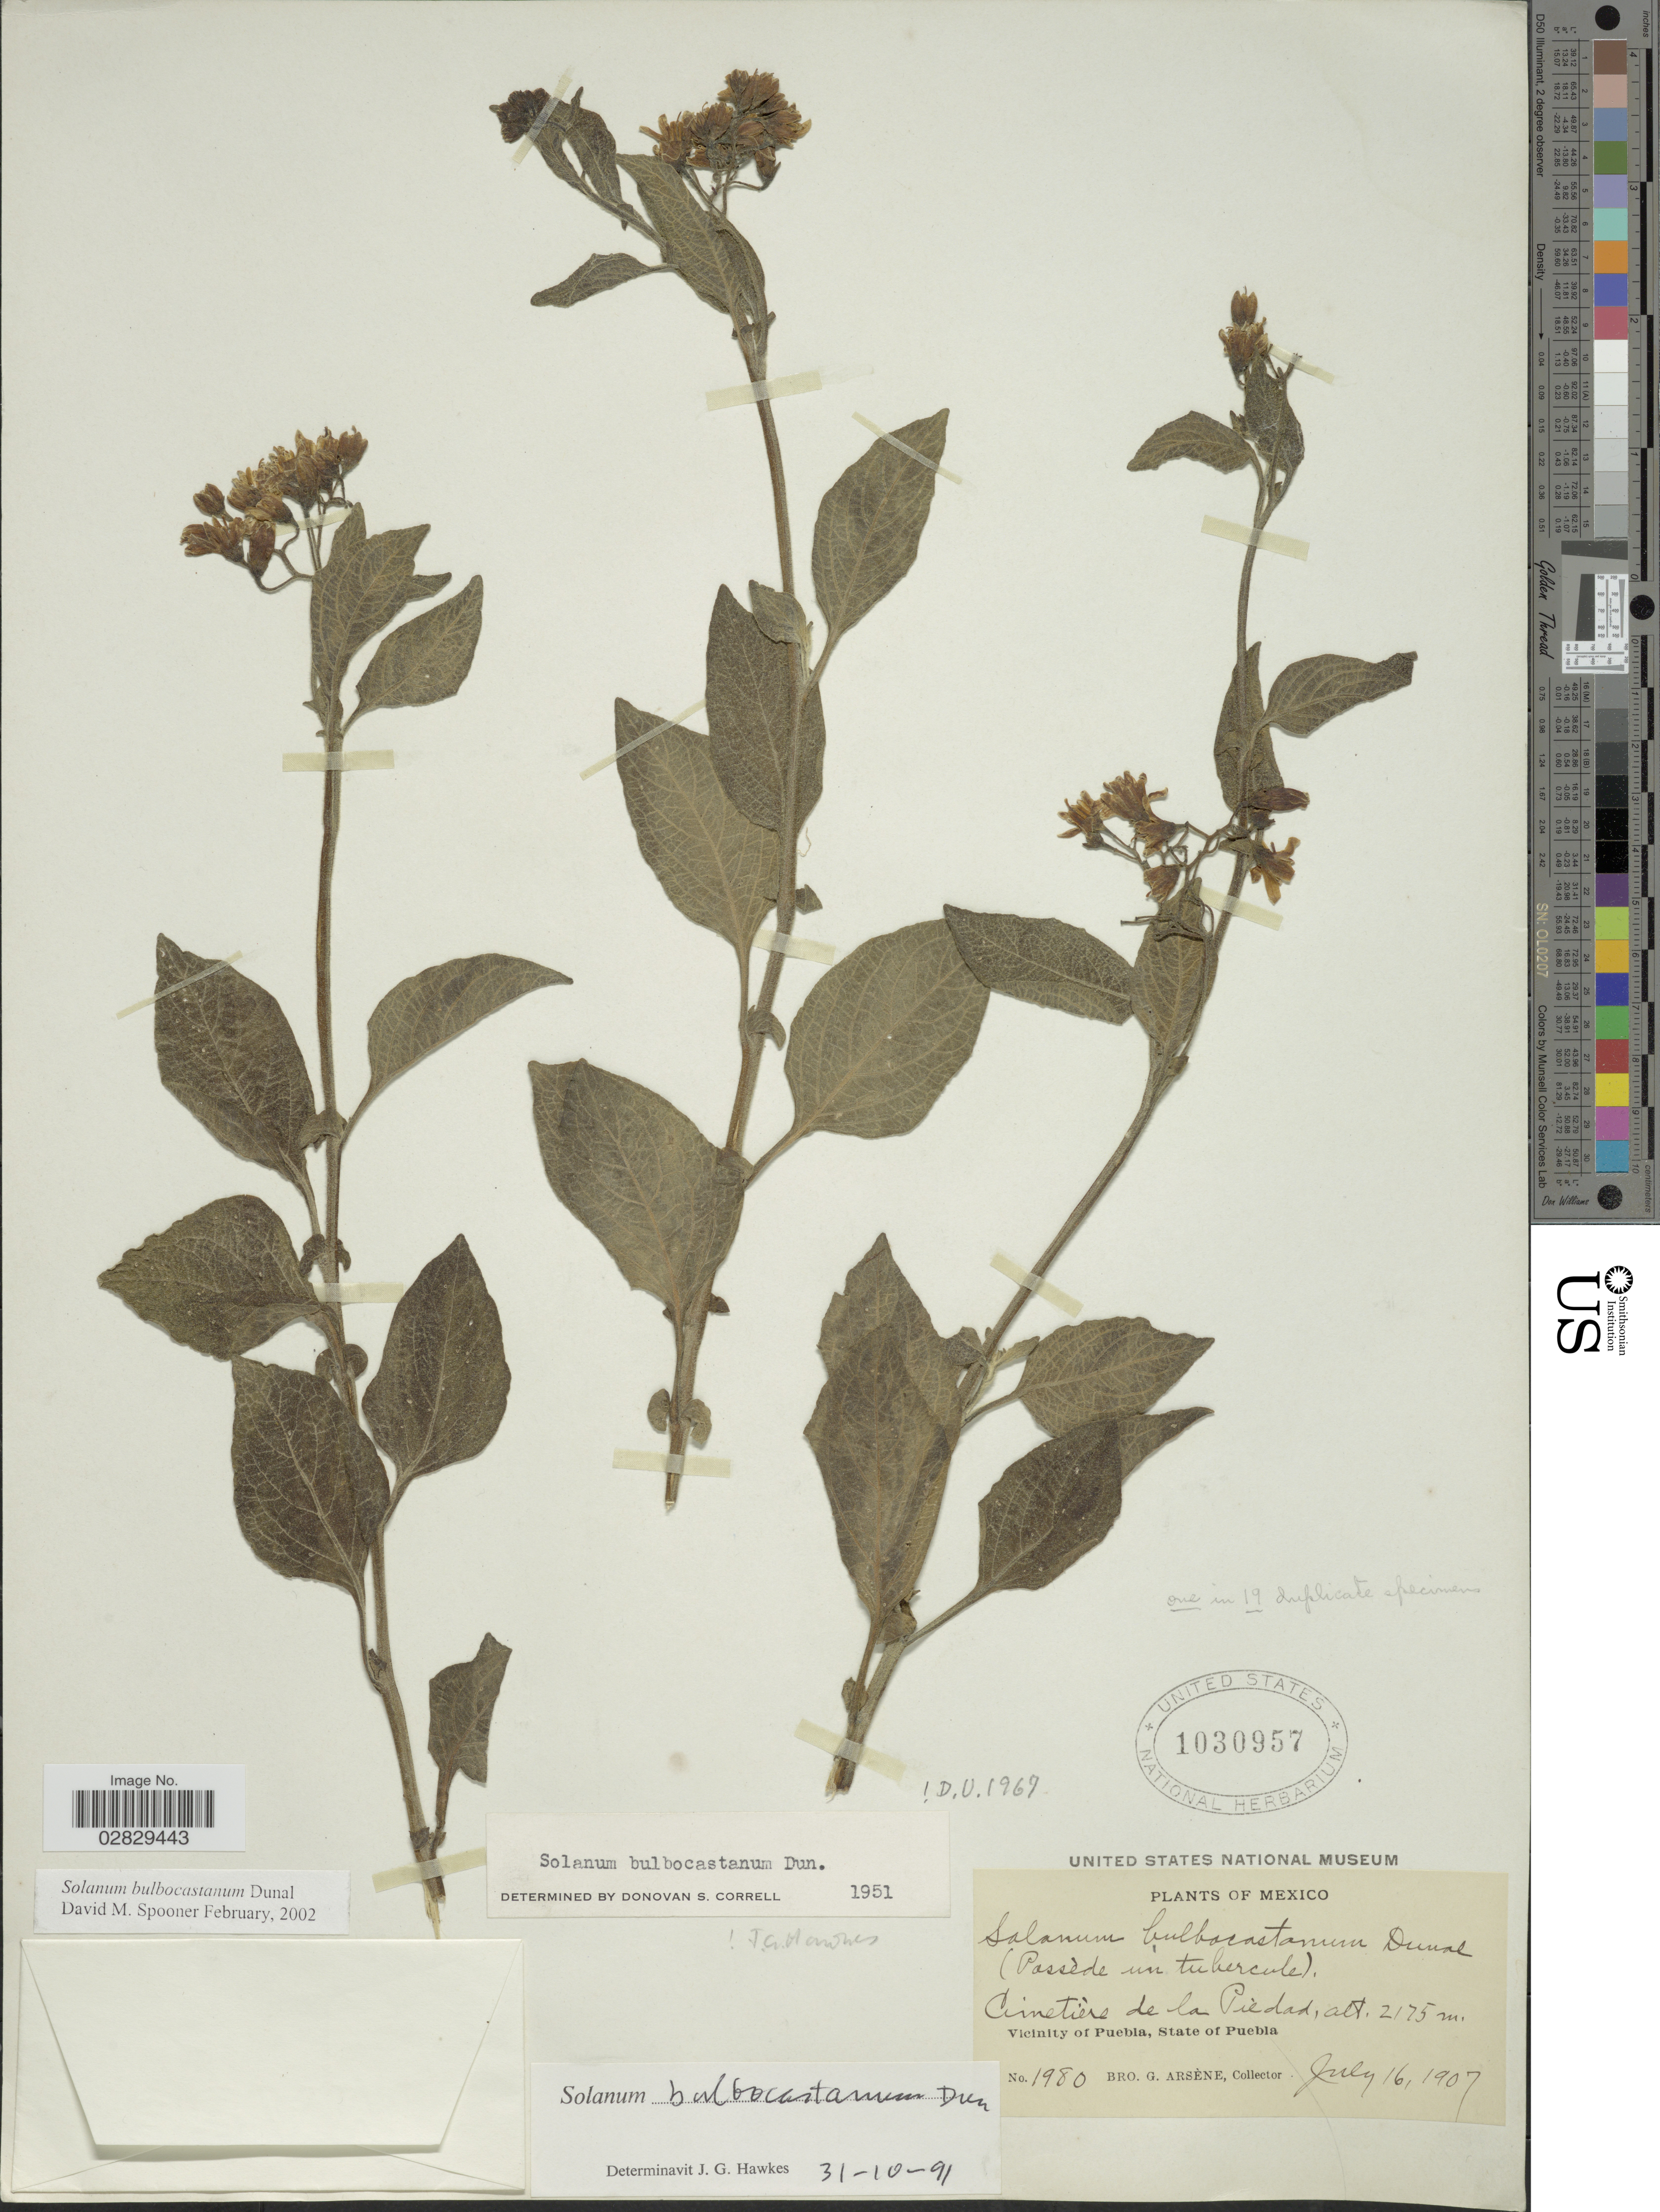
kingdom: Plantae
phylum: Tracheophyta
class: Magnoliopsida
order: Solanales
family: Solanaceae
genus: Solanum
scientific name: Solanum bulbocastanum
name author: Dunal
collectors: Bro. G. Arsène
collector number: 1980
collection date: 1907-07-16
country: Mexico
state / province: Puebla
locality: Cimetiere de la Piedad. Vicinity of Puebla.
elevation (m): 2175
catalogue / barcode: US 1030957